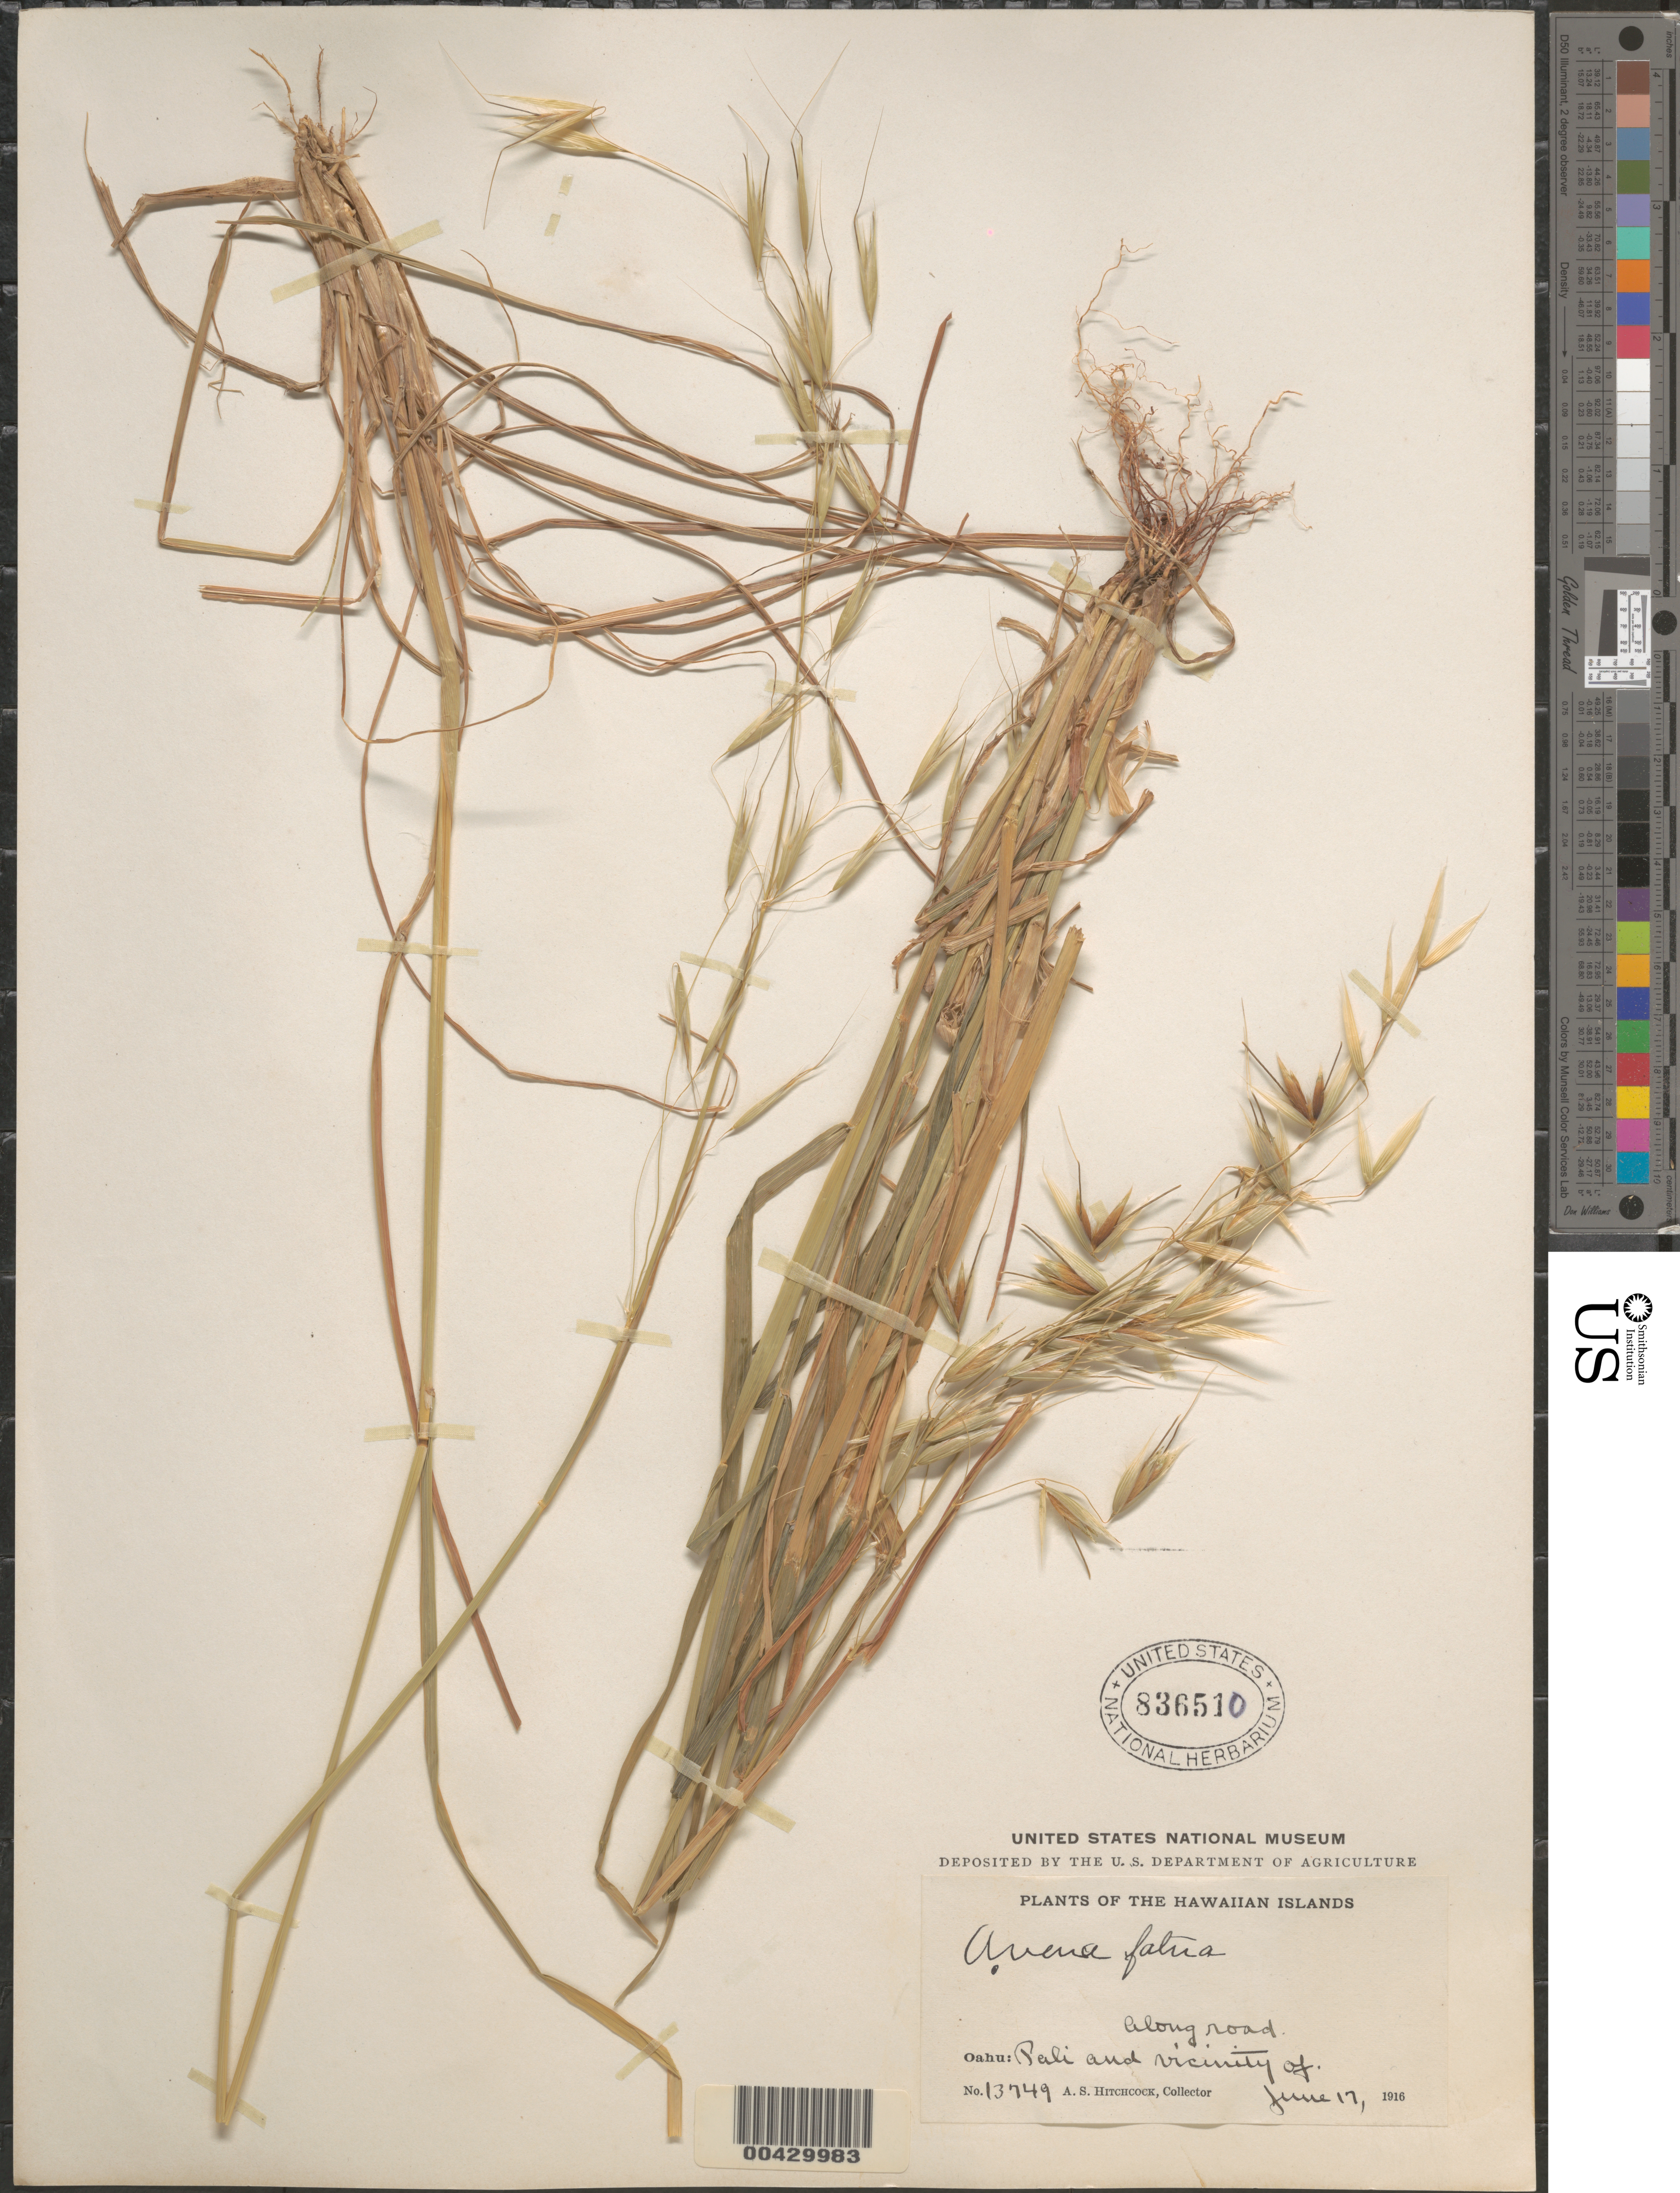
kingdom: Plantae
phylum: Tracheophyta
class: Liliopsida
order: Poales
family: Poaceae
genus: Avena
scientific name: Avena fatua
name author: L.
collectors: A. S. Hitchcock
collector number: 13749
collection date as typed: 17 Jun 1916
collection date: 1916-06-17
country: United States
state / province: Hawaii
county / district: Honolulu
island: Oahu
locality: Pali and vicinity of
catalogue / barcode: US 836510